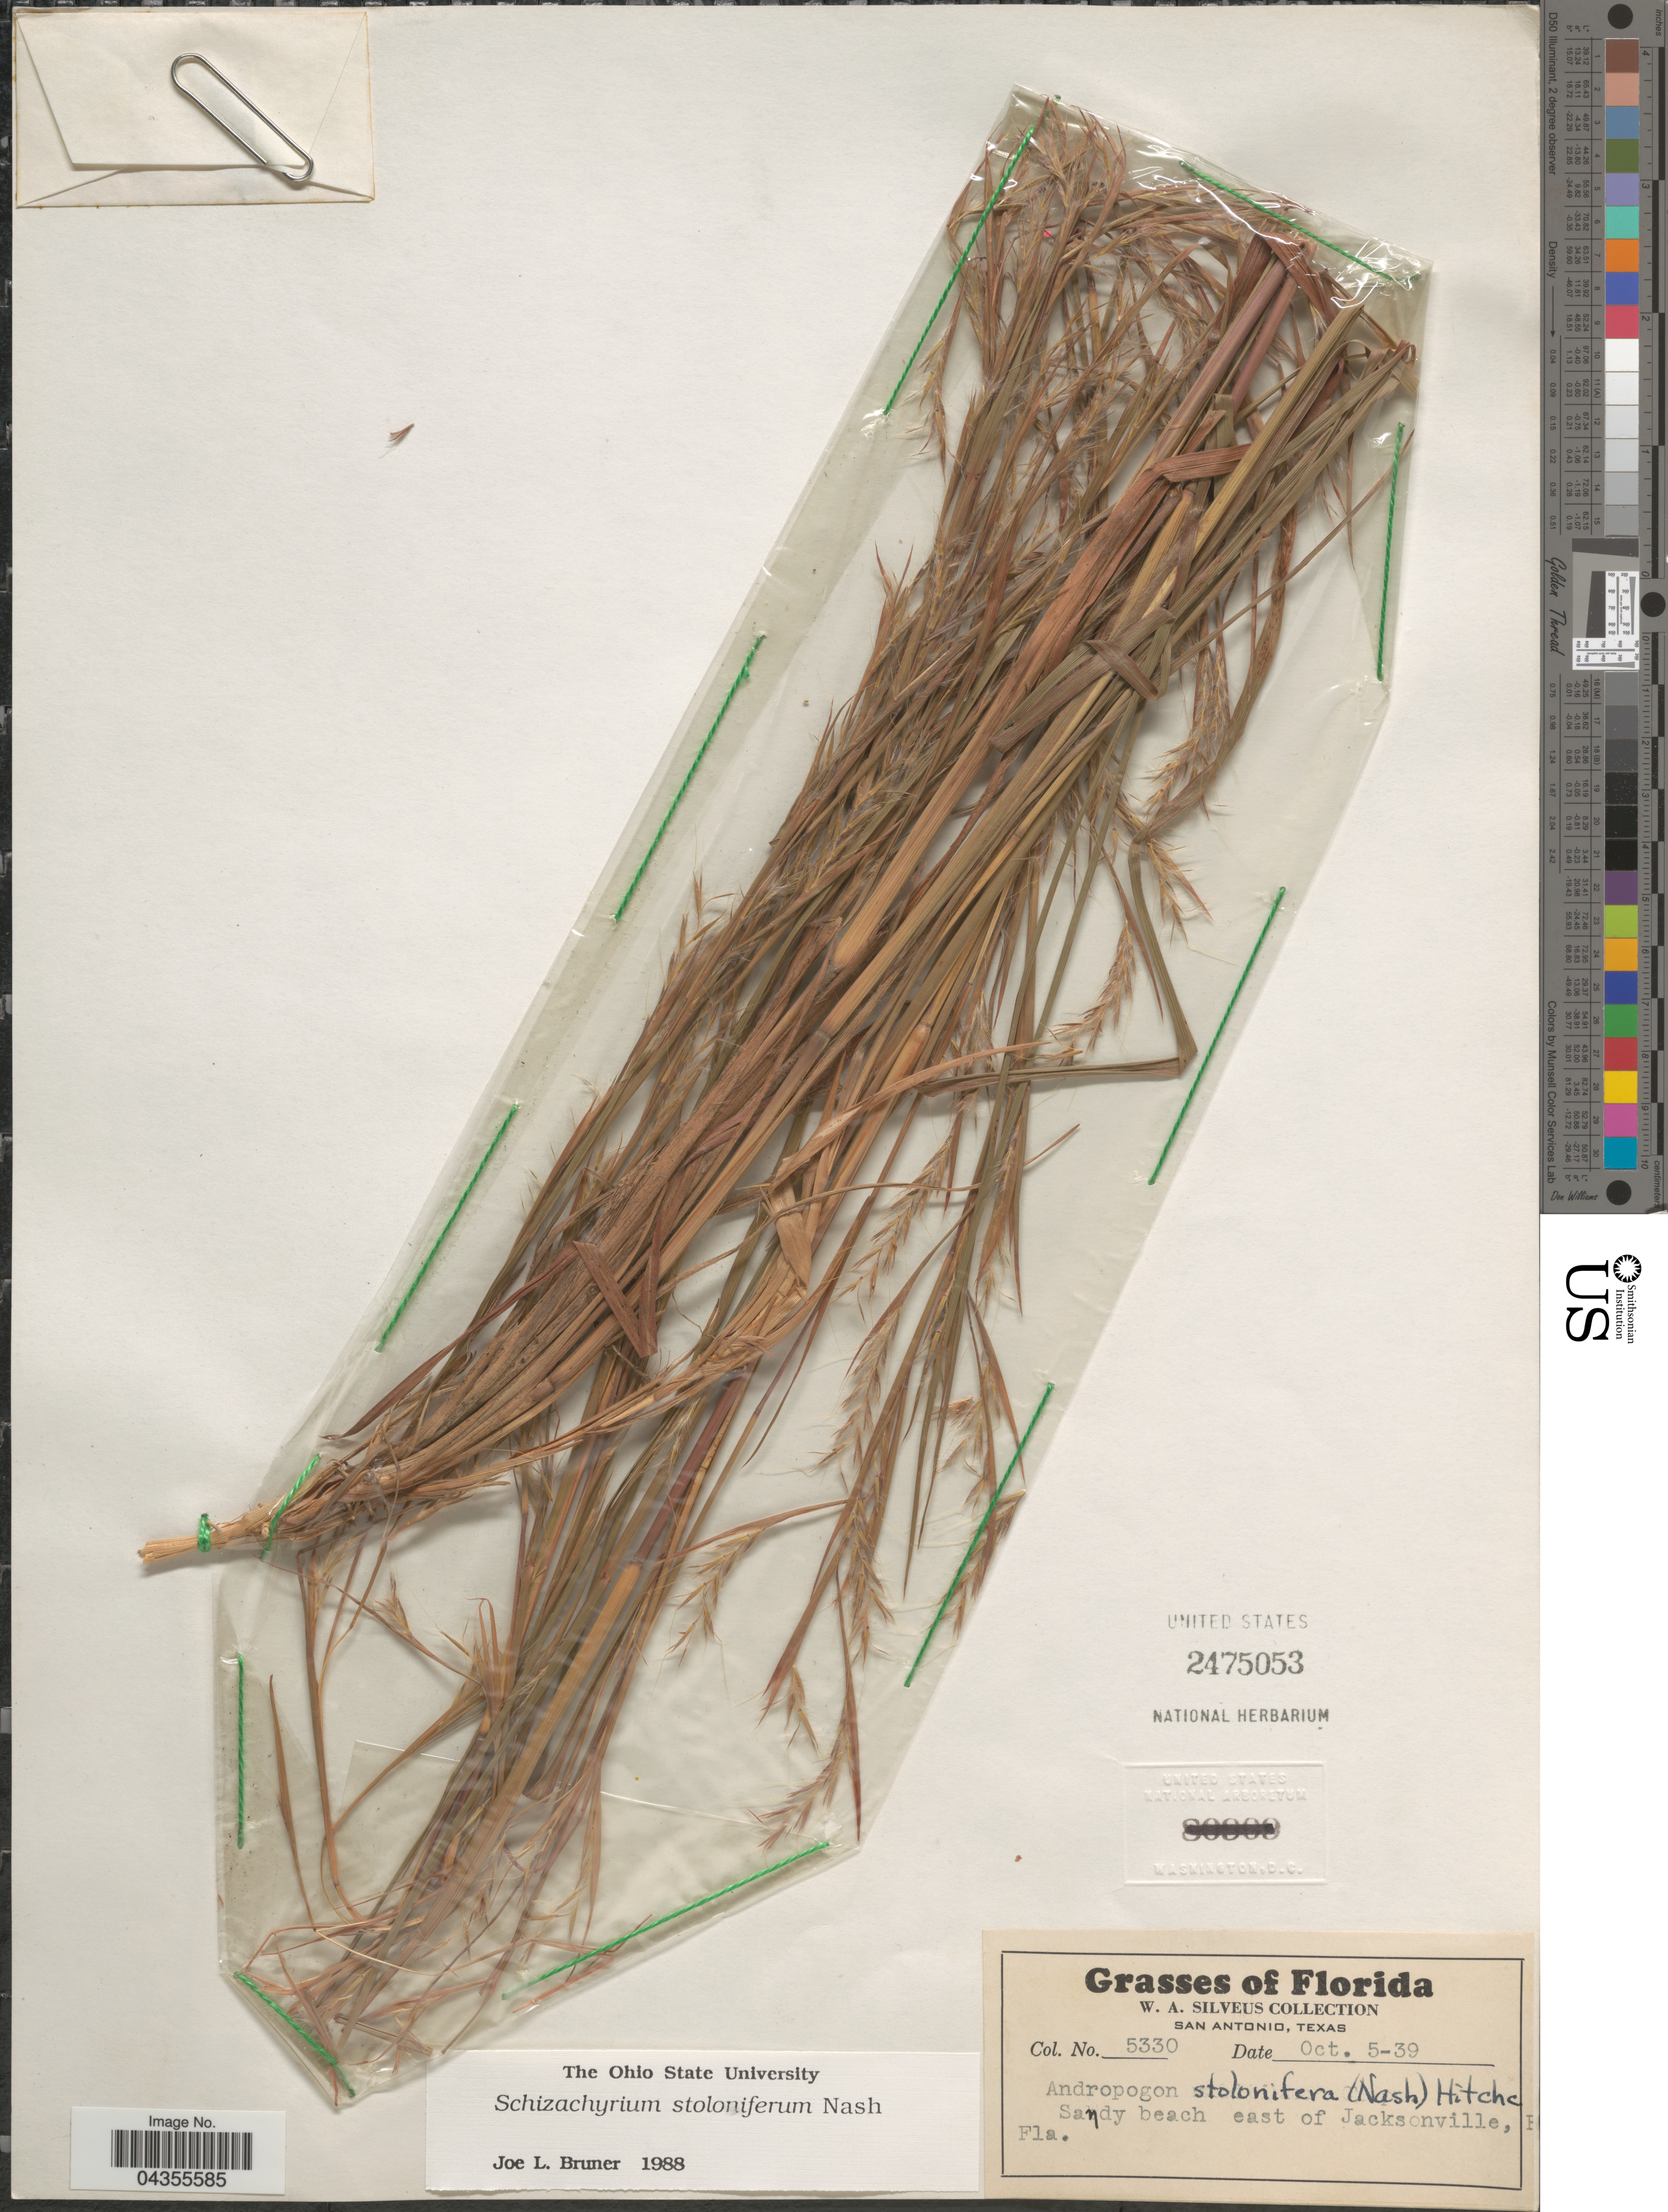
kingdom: Plantae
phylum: Tracheophyta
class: Liliopsida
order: Poales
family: Poaceae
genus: Schizachyrium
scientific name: Schizachyrium scoparium var. stoloniferum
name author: (Nash) Wipff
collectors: W. Silveus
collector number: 5330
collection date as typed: Transcribed d/m/y: 5/10/39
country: United States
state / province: Florida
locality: Sandy beach east of Jacksonville.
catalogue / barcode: US 2475053